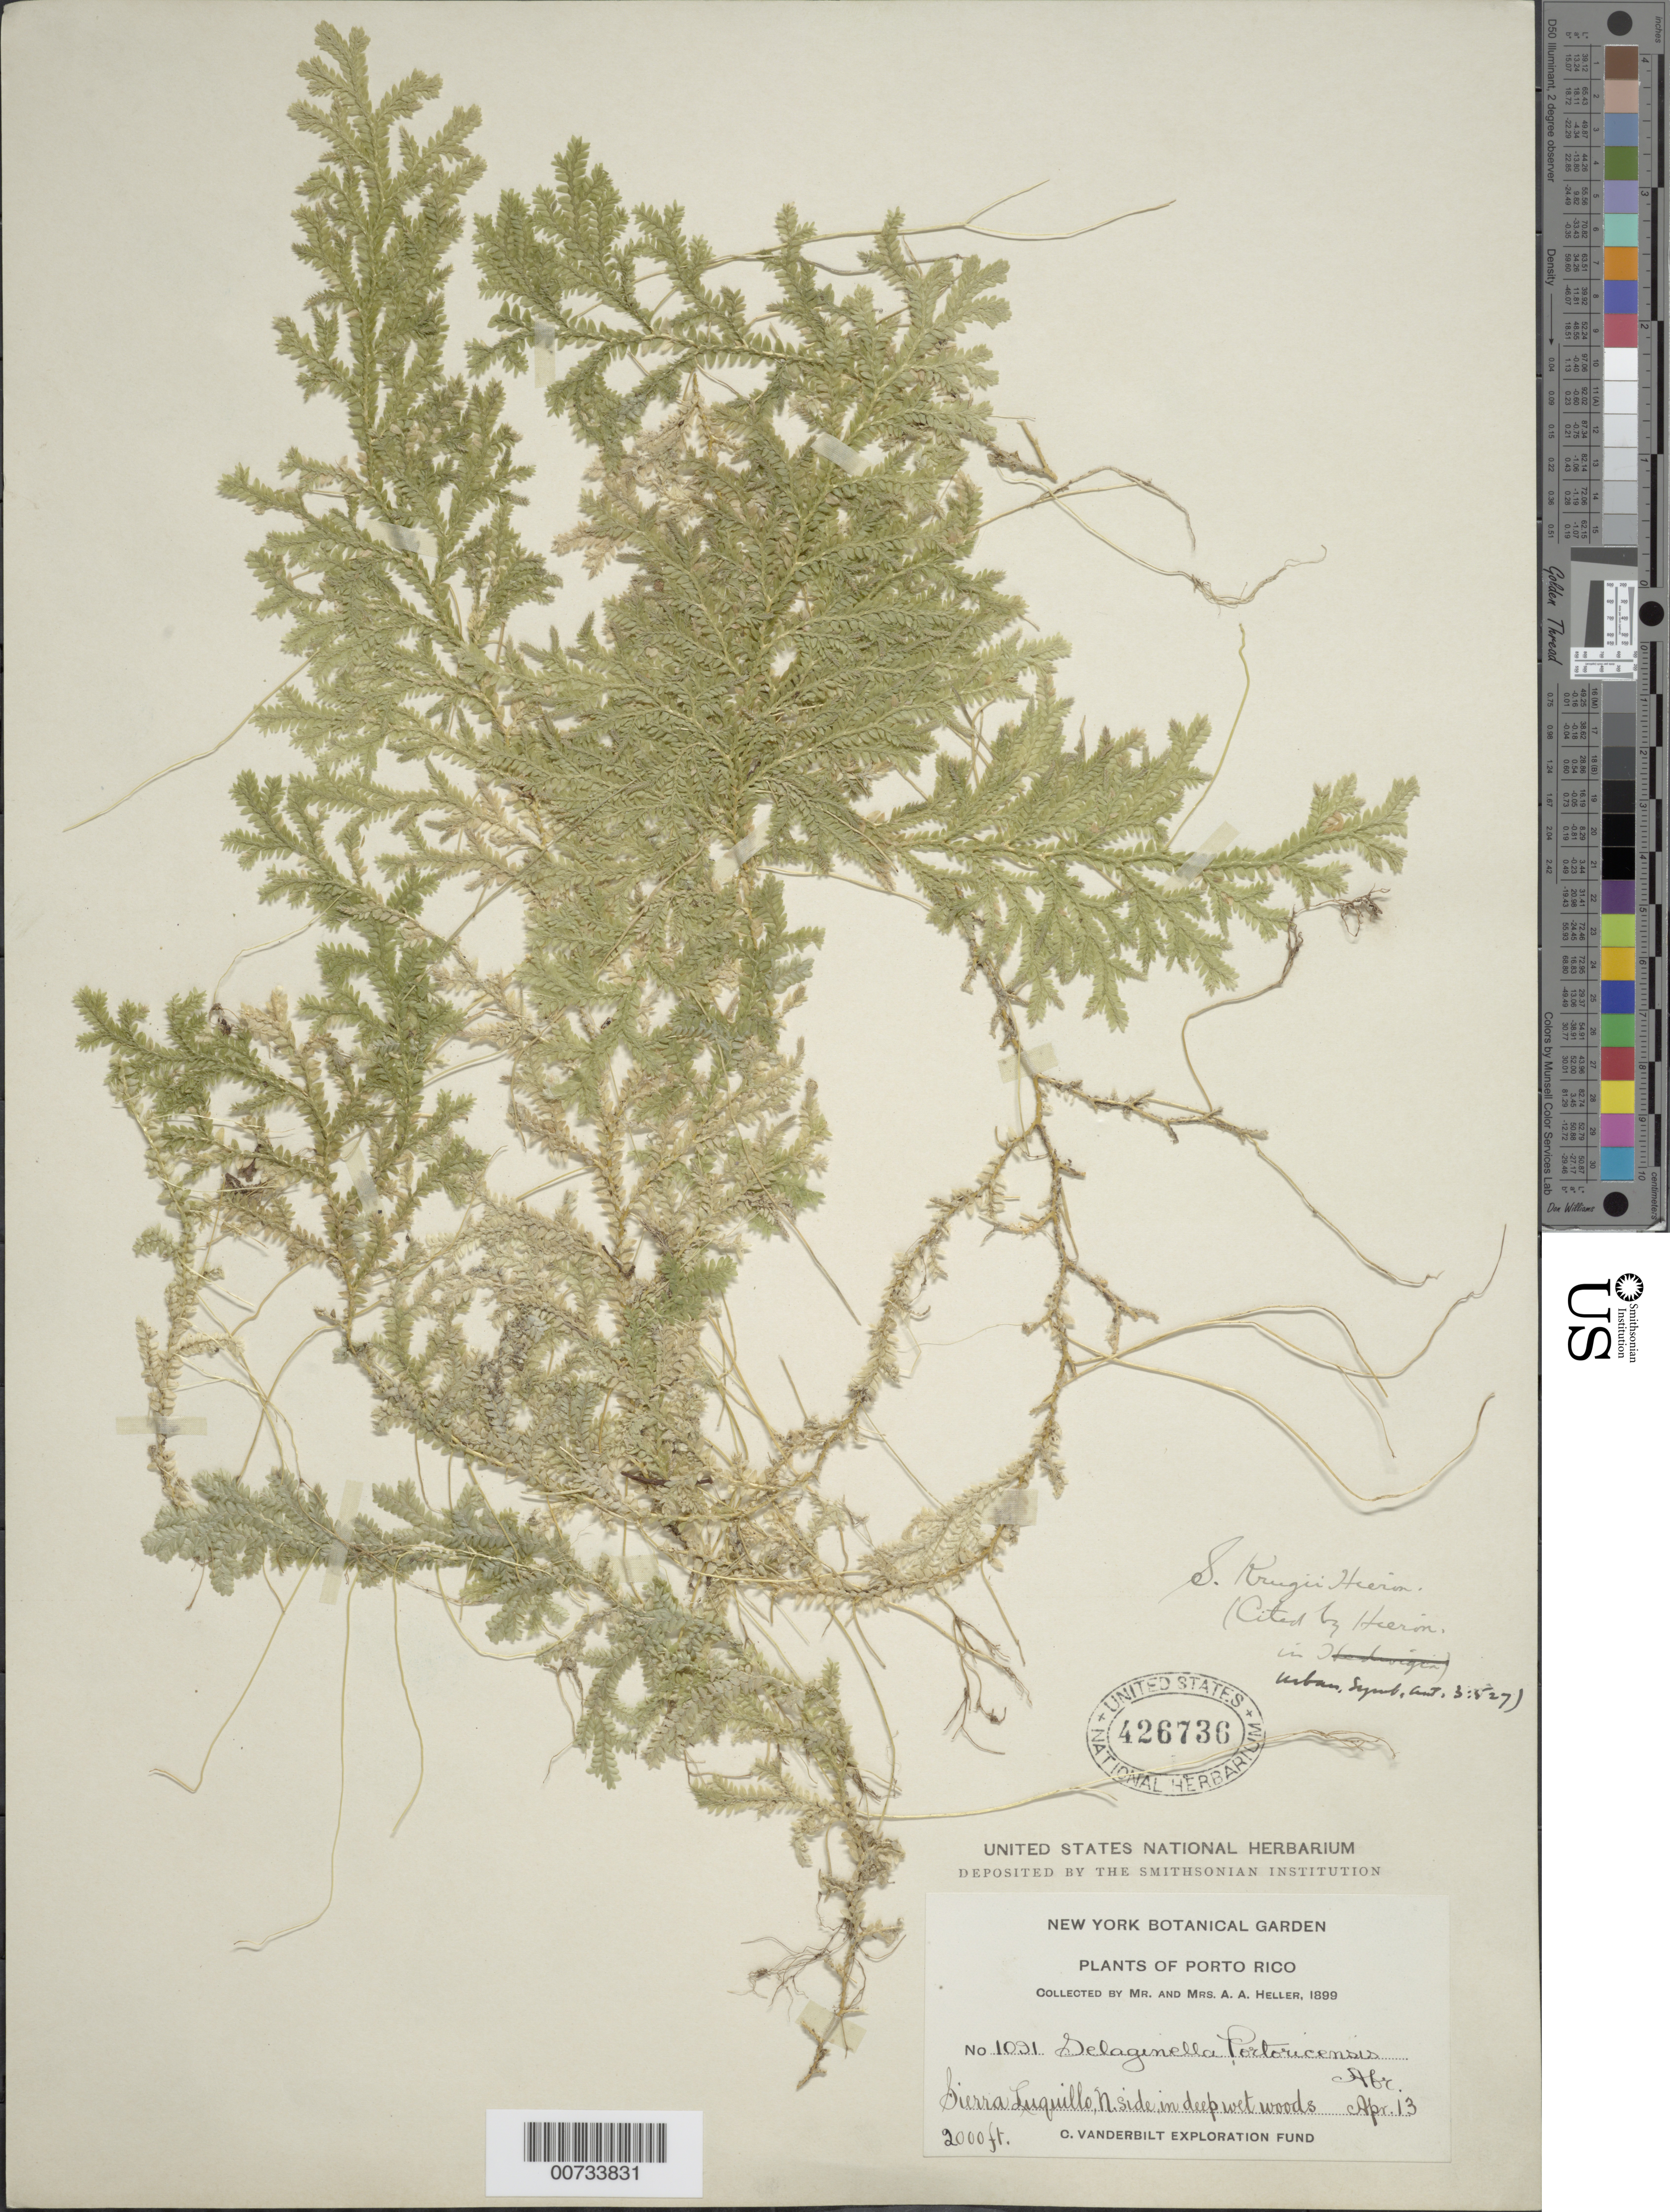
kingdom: Plantae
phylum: Tracheophyta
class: Lycopodiopsida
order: Selaginellales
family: Selaginellaceae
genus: Selaginella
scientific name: Selaginella krugii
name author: Hieron.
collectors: A. A. Heller & E. G. Heller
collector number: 1091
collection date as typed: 13 Apr 1899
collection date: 1899-04-13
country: Puerto Rico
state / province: Luquillo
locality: Sierra Luquillo, N side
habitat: In deep wet woods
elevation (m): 610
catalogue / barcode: US 426736